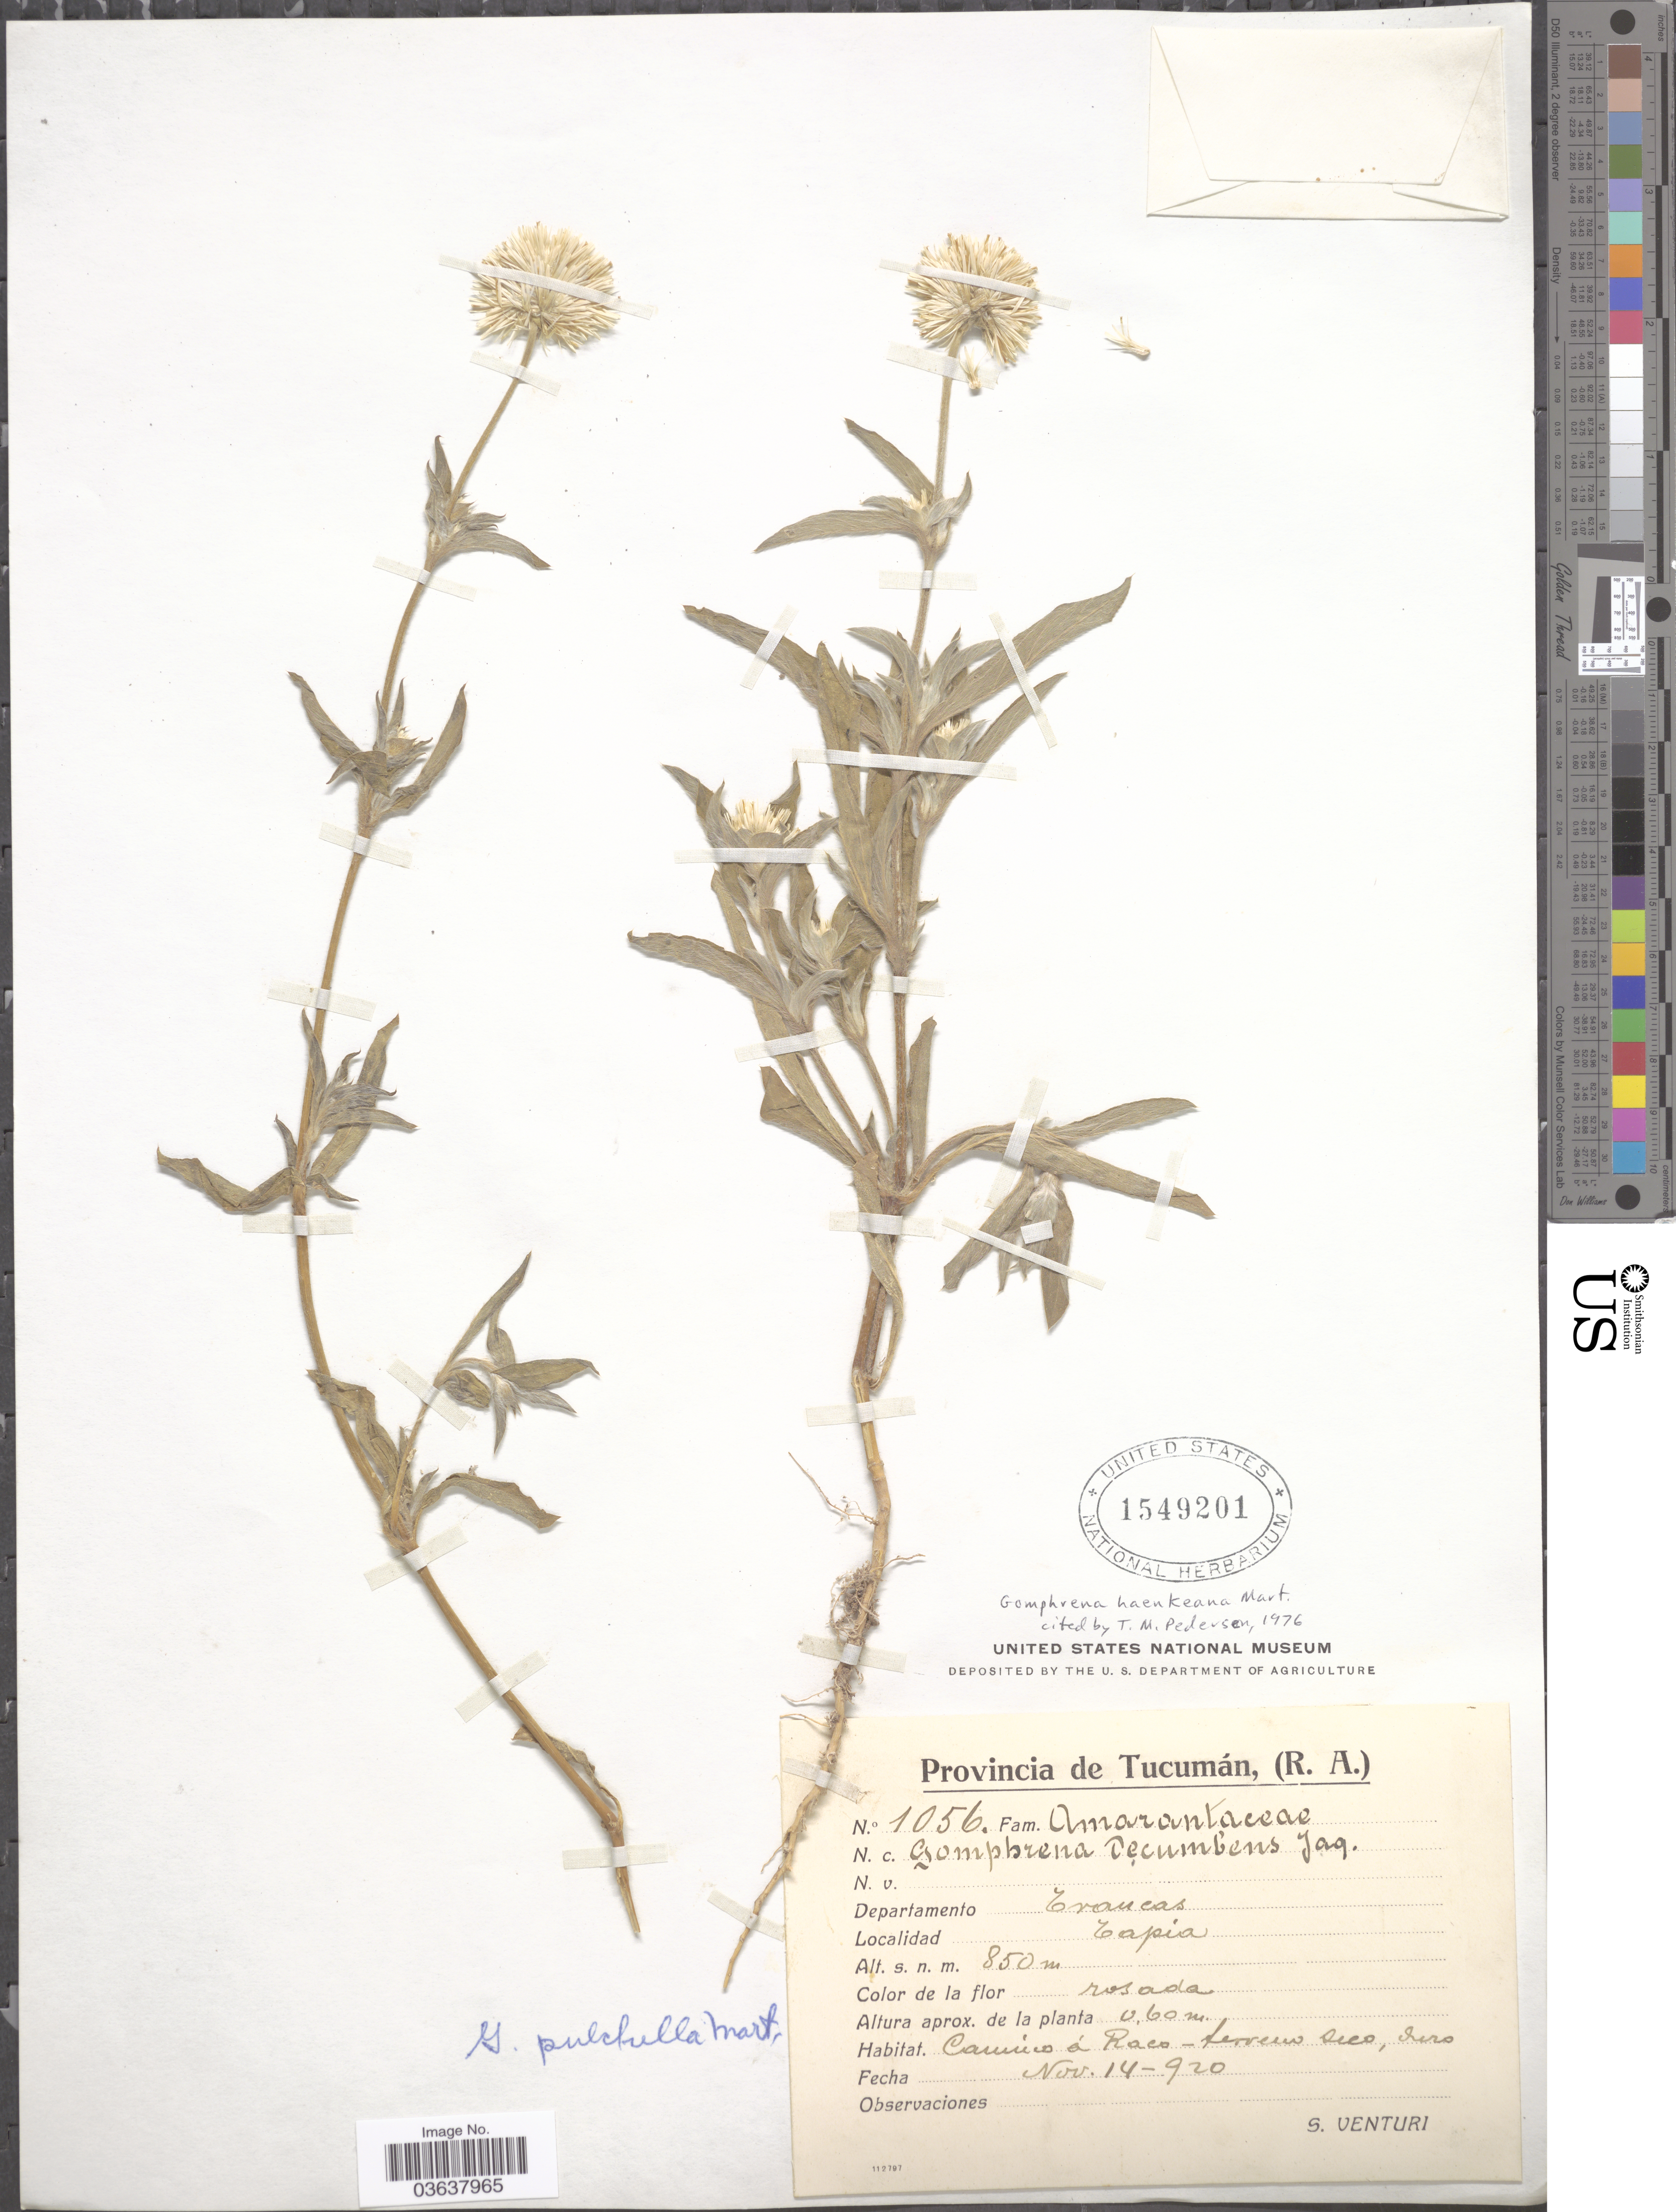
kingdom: Plantae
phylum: Tracheophyta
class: Magnoliopsida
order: Caryophyllales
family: Amaranthaceae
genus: Gomphrena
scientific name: Gomphrena haenkeana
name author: Mart.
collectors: S. Venturi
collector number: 1056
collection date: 1920-11-14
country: Argentina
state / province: Tucuman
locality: Departamento Trancas. Tapia.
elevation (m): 850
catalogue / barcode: US 1549201